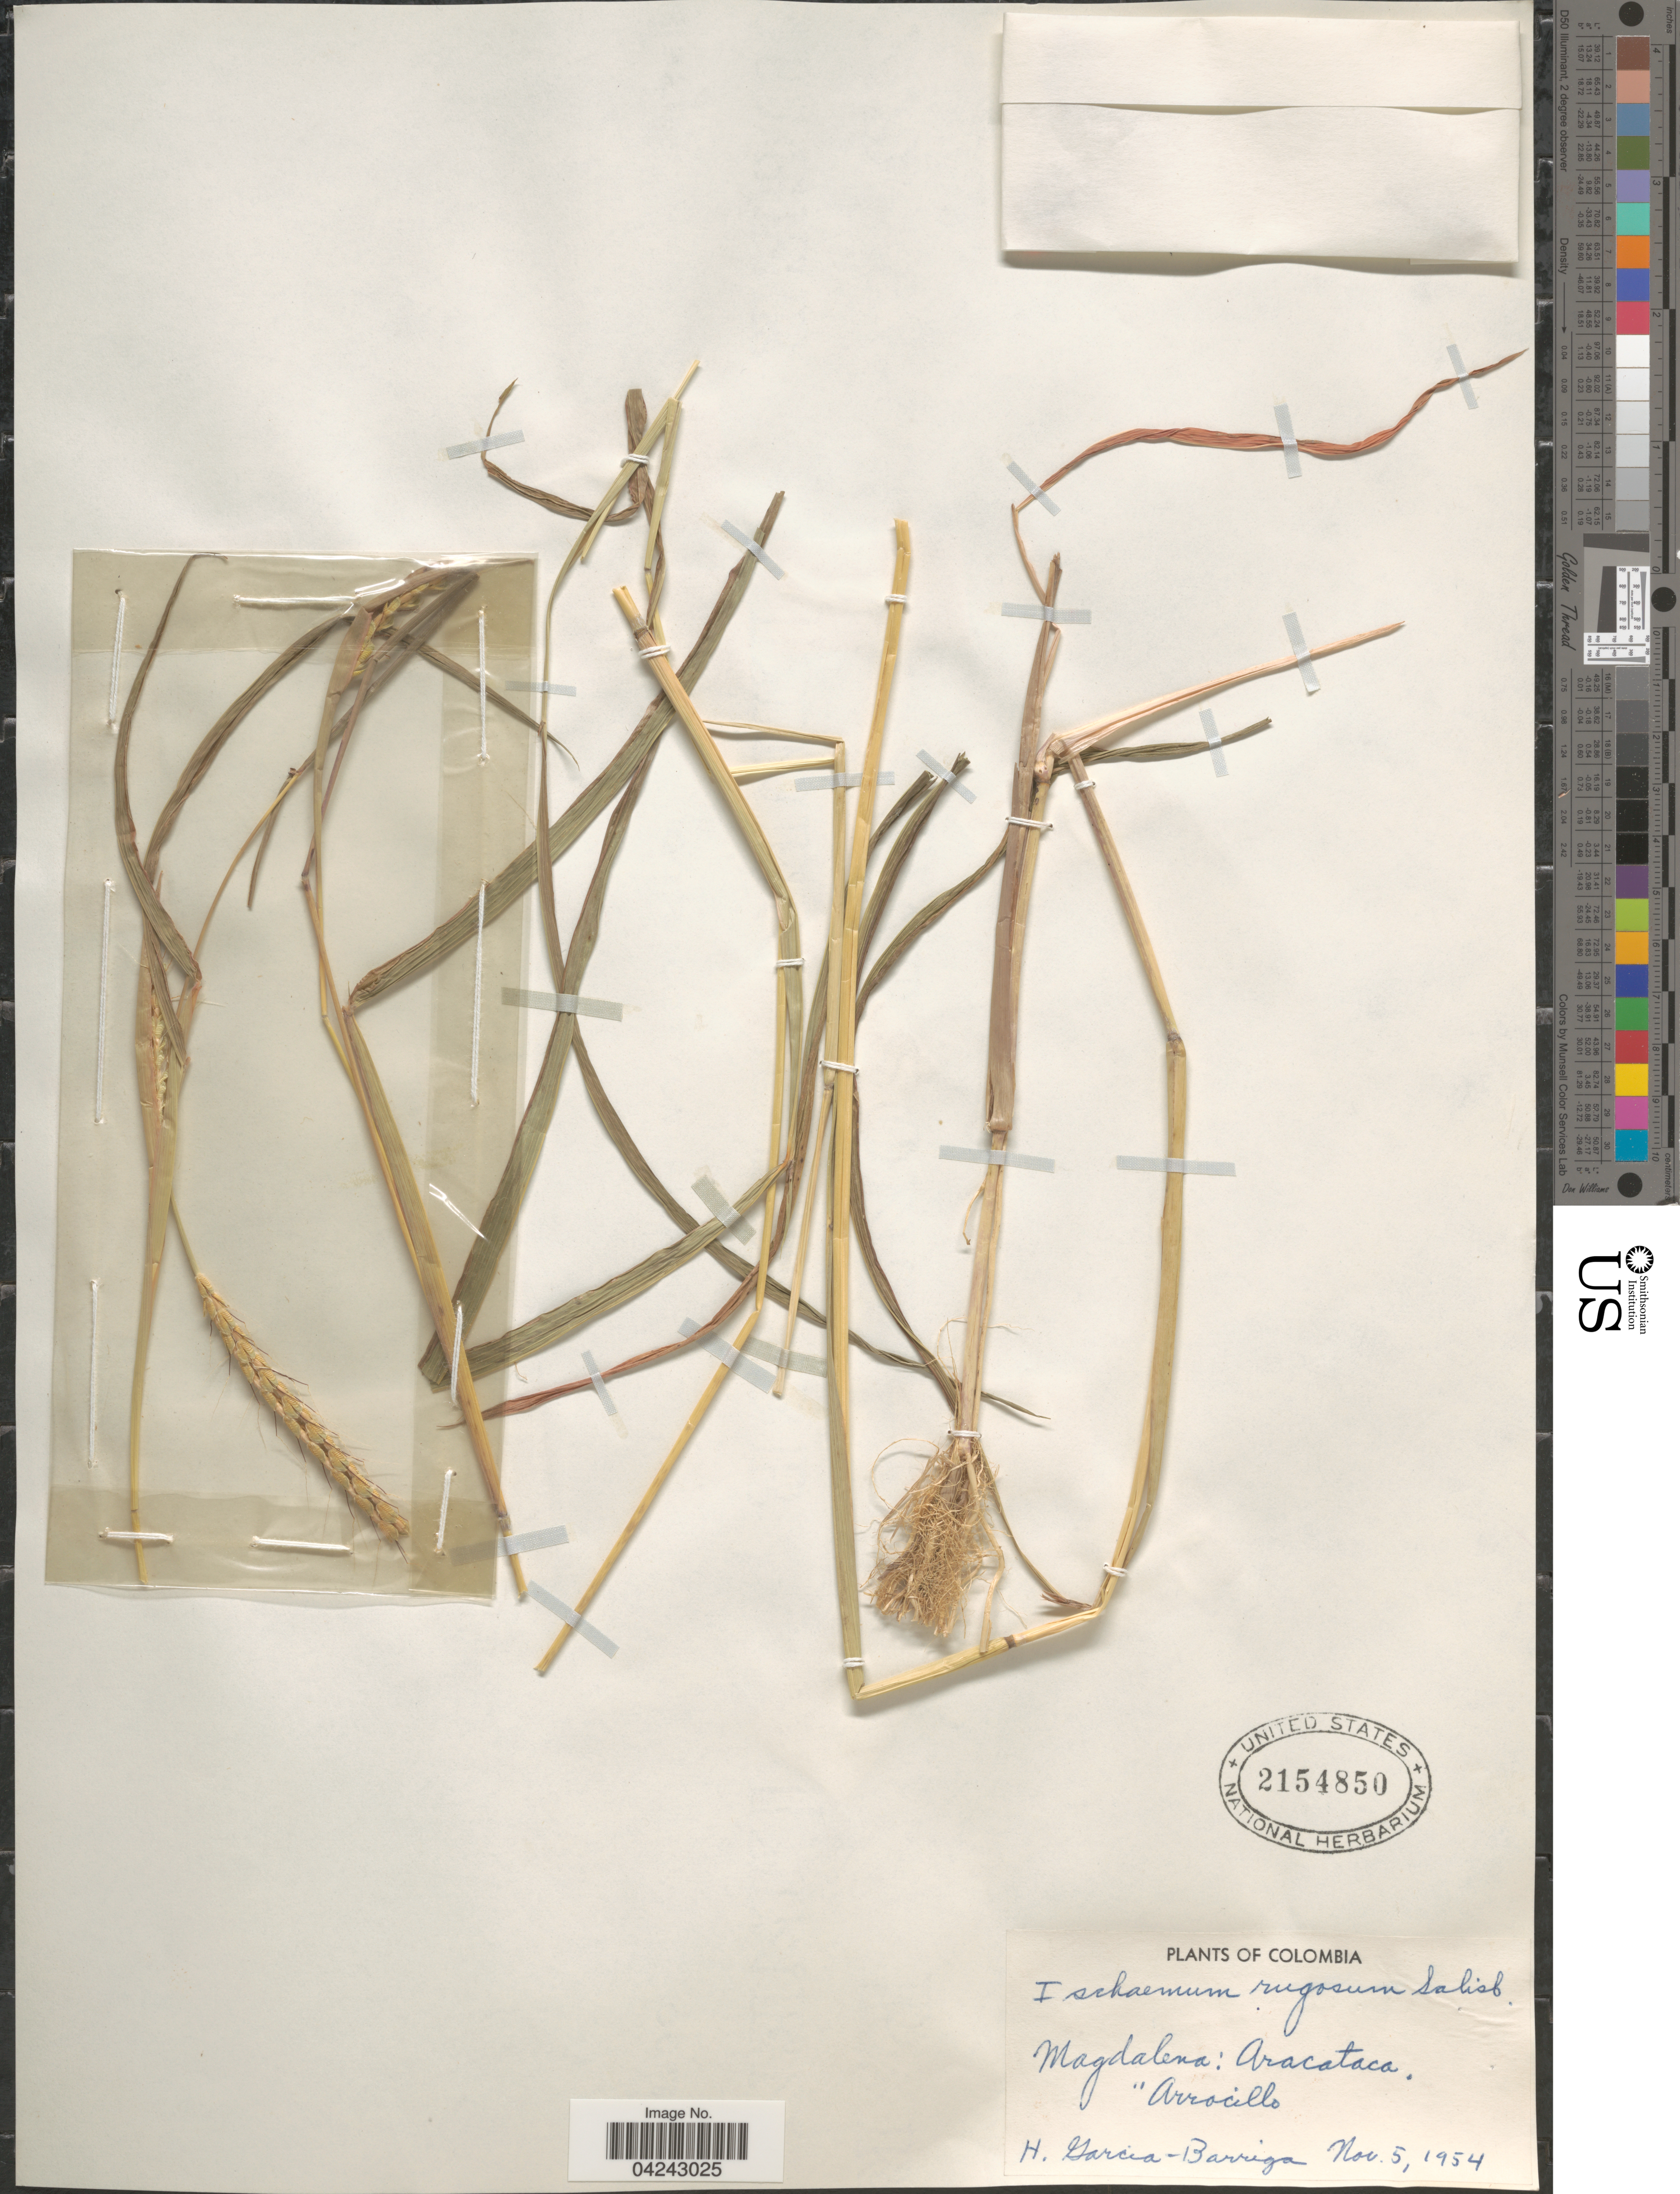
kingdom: Plantae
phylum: Tracheophyta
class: Liliopsida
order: Poales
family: Poaceae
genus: Ischaemum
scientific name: Ischaemum rugosum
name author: Salisb.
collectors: H. García Barriga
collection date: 1954-11-05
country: Colombia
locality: Magdalena: Aracataca. Arrocillo.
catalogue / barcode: US 2154850